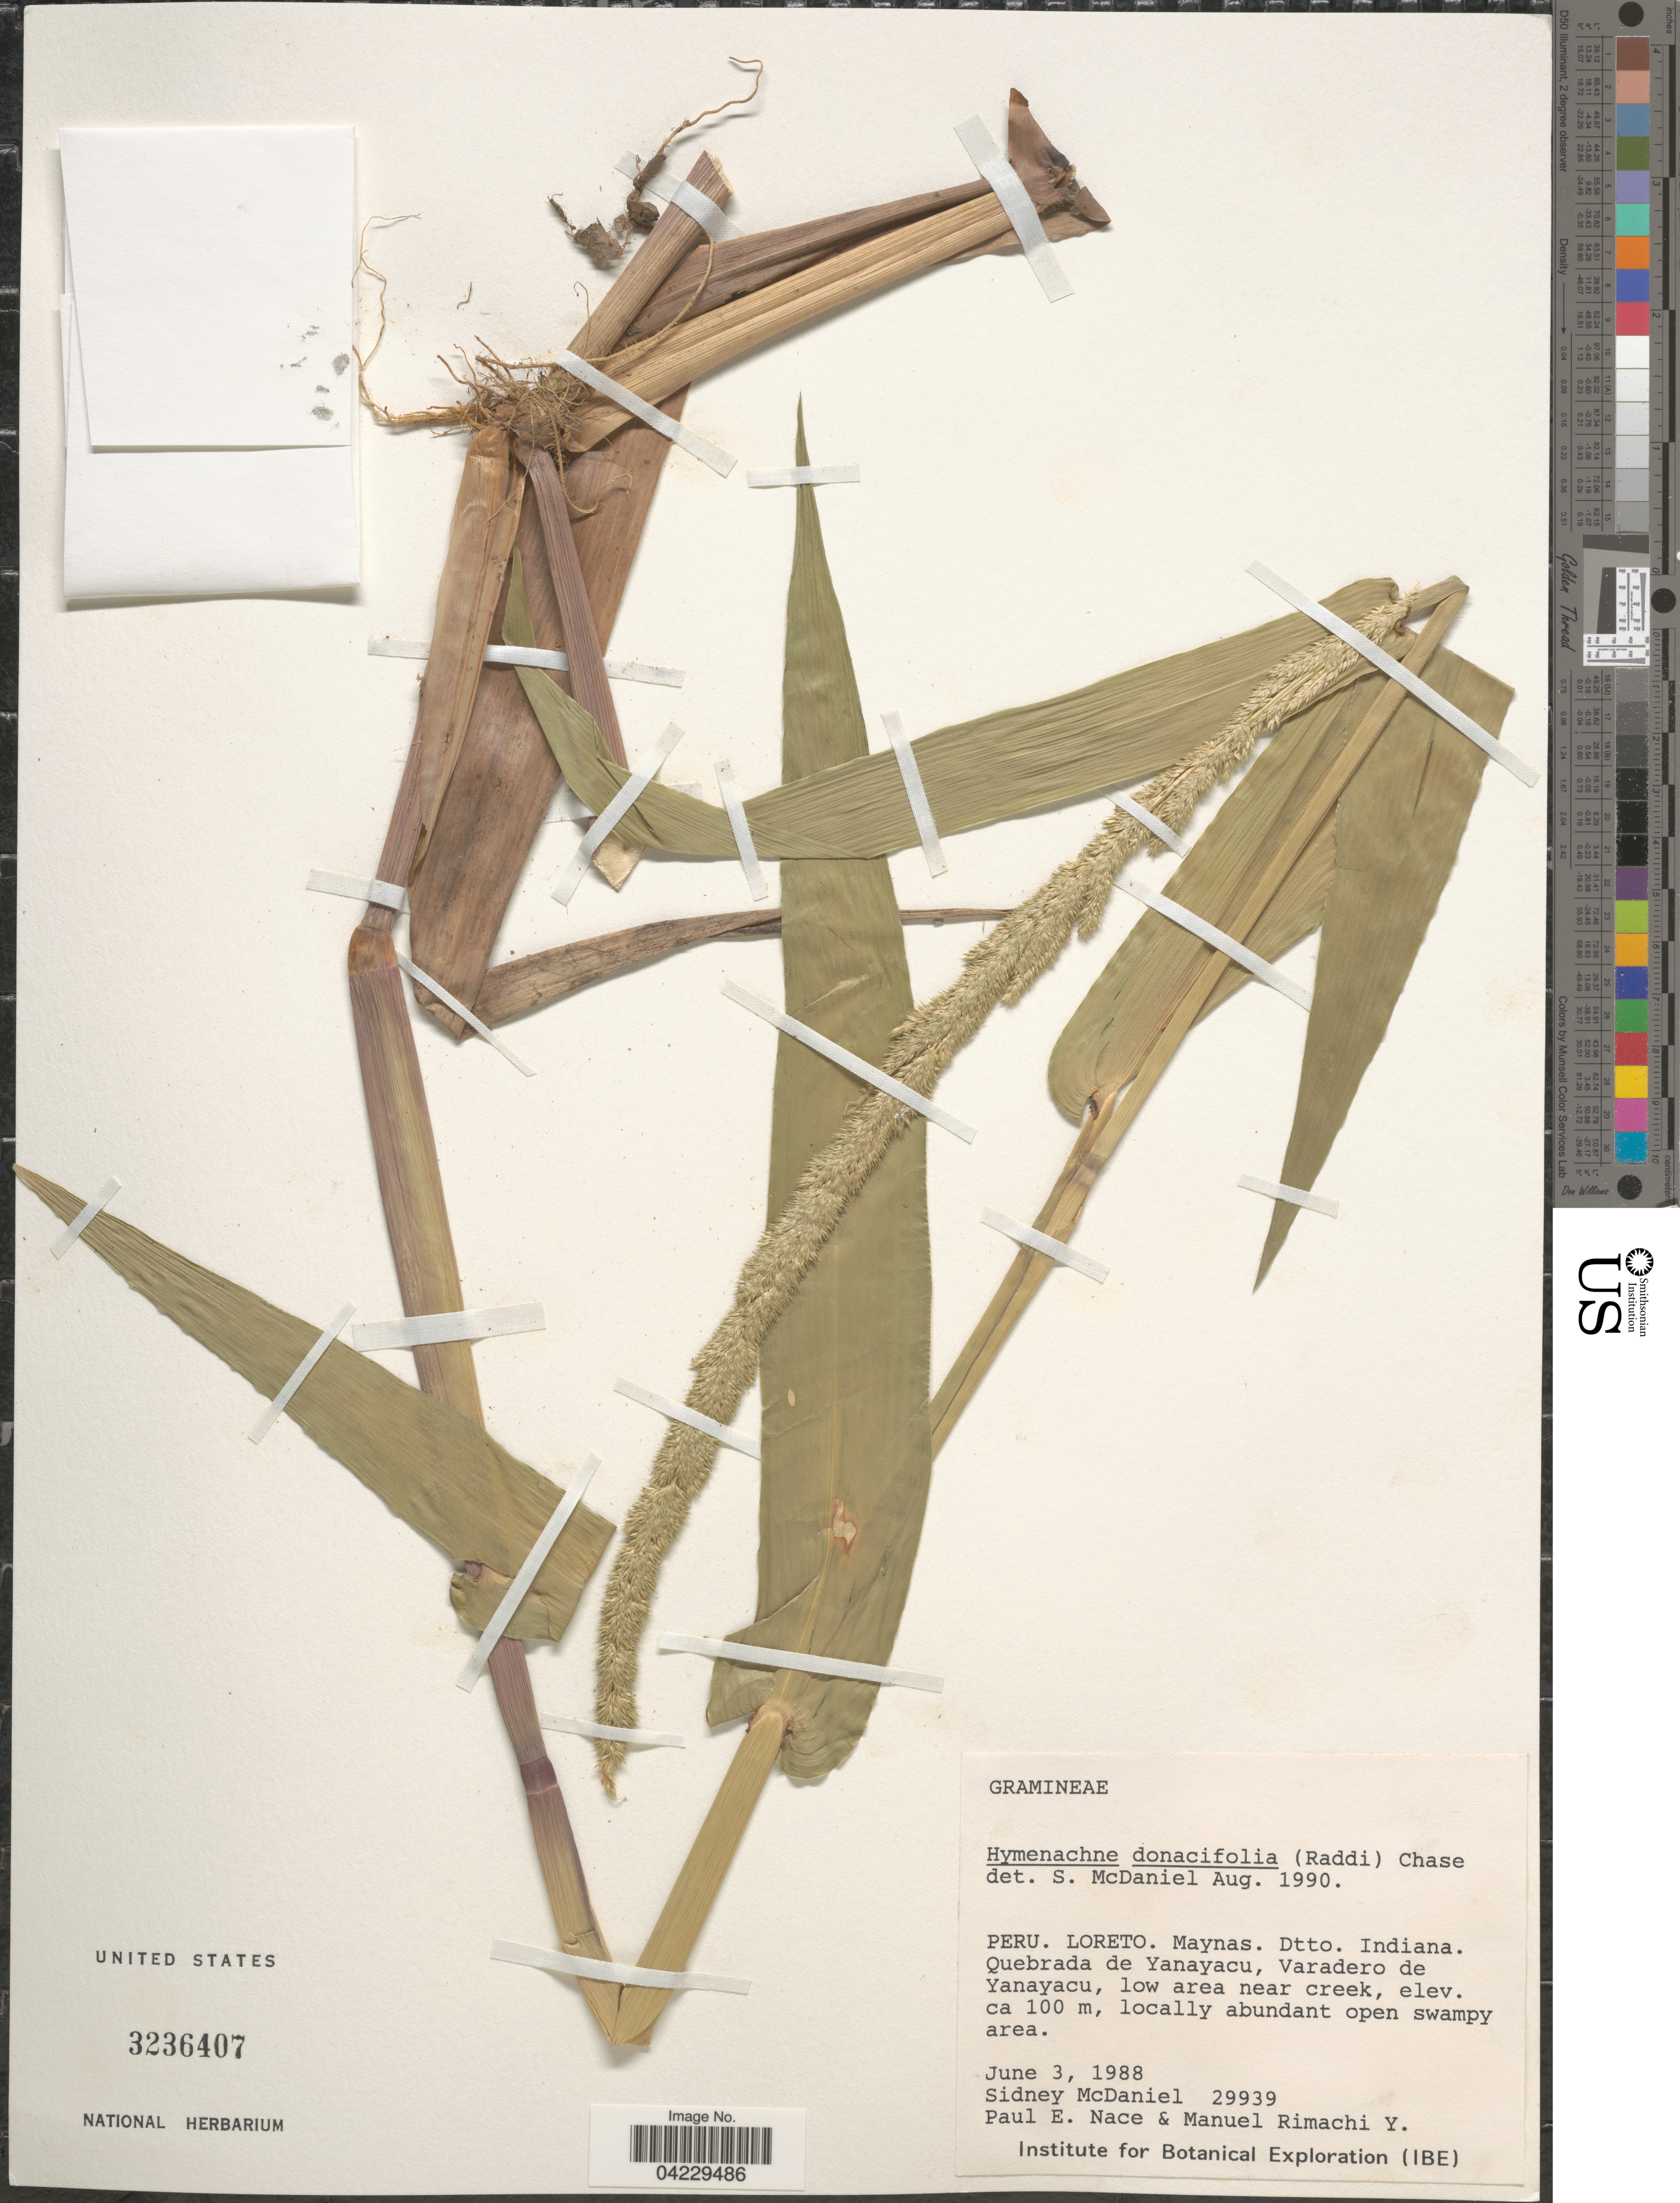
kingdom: Plantae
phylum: Tracheophyta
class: Liliopsida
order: Poales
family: Poaceae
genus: Hymenachne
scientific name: Hymenachne donacifolia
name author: (Raddi) Chase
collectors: S. McDaniel, P. Nace & M. Rimachi Y.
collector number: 29939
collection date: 1988-06-03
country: Peru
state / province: Loreto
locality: Maynas. Dtto. Indiana. Quebrada de Yanayacu, Varadero de Yanayacu, low area near creek. Institute for Botanical Exploration (IBE).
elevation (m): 100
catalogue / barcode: US 3236407